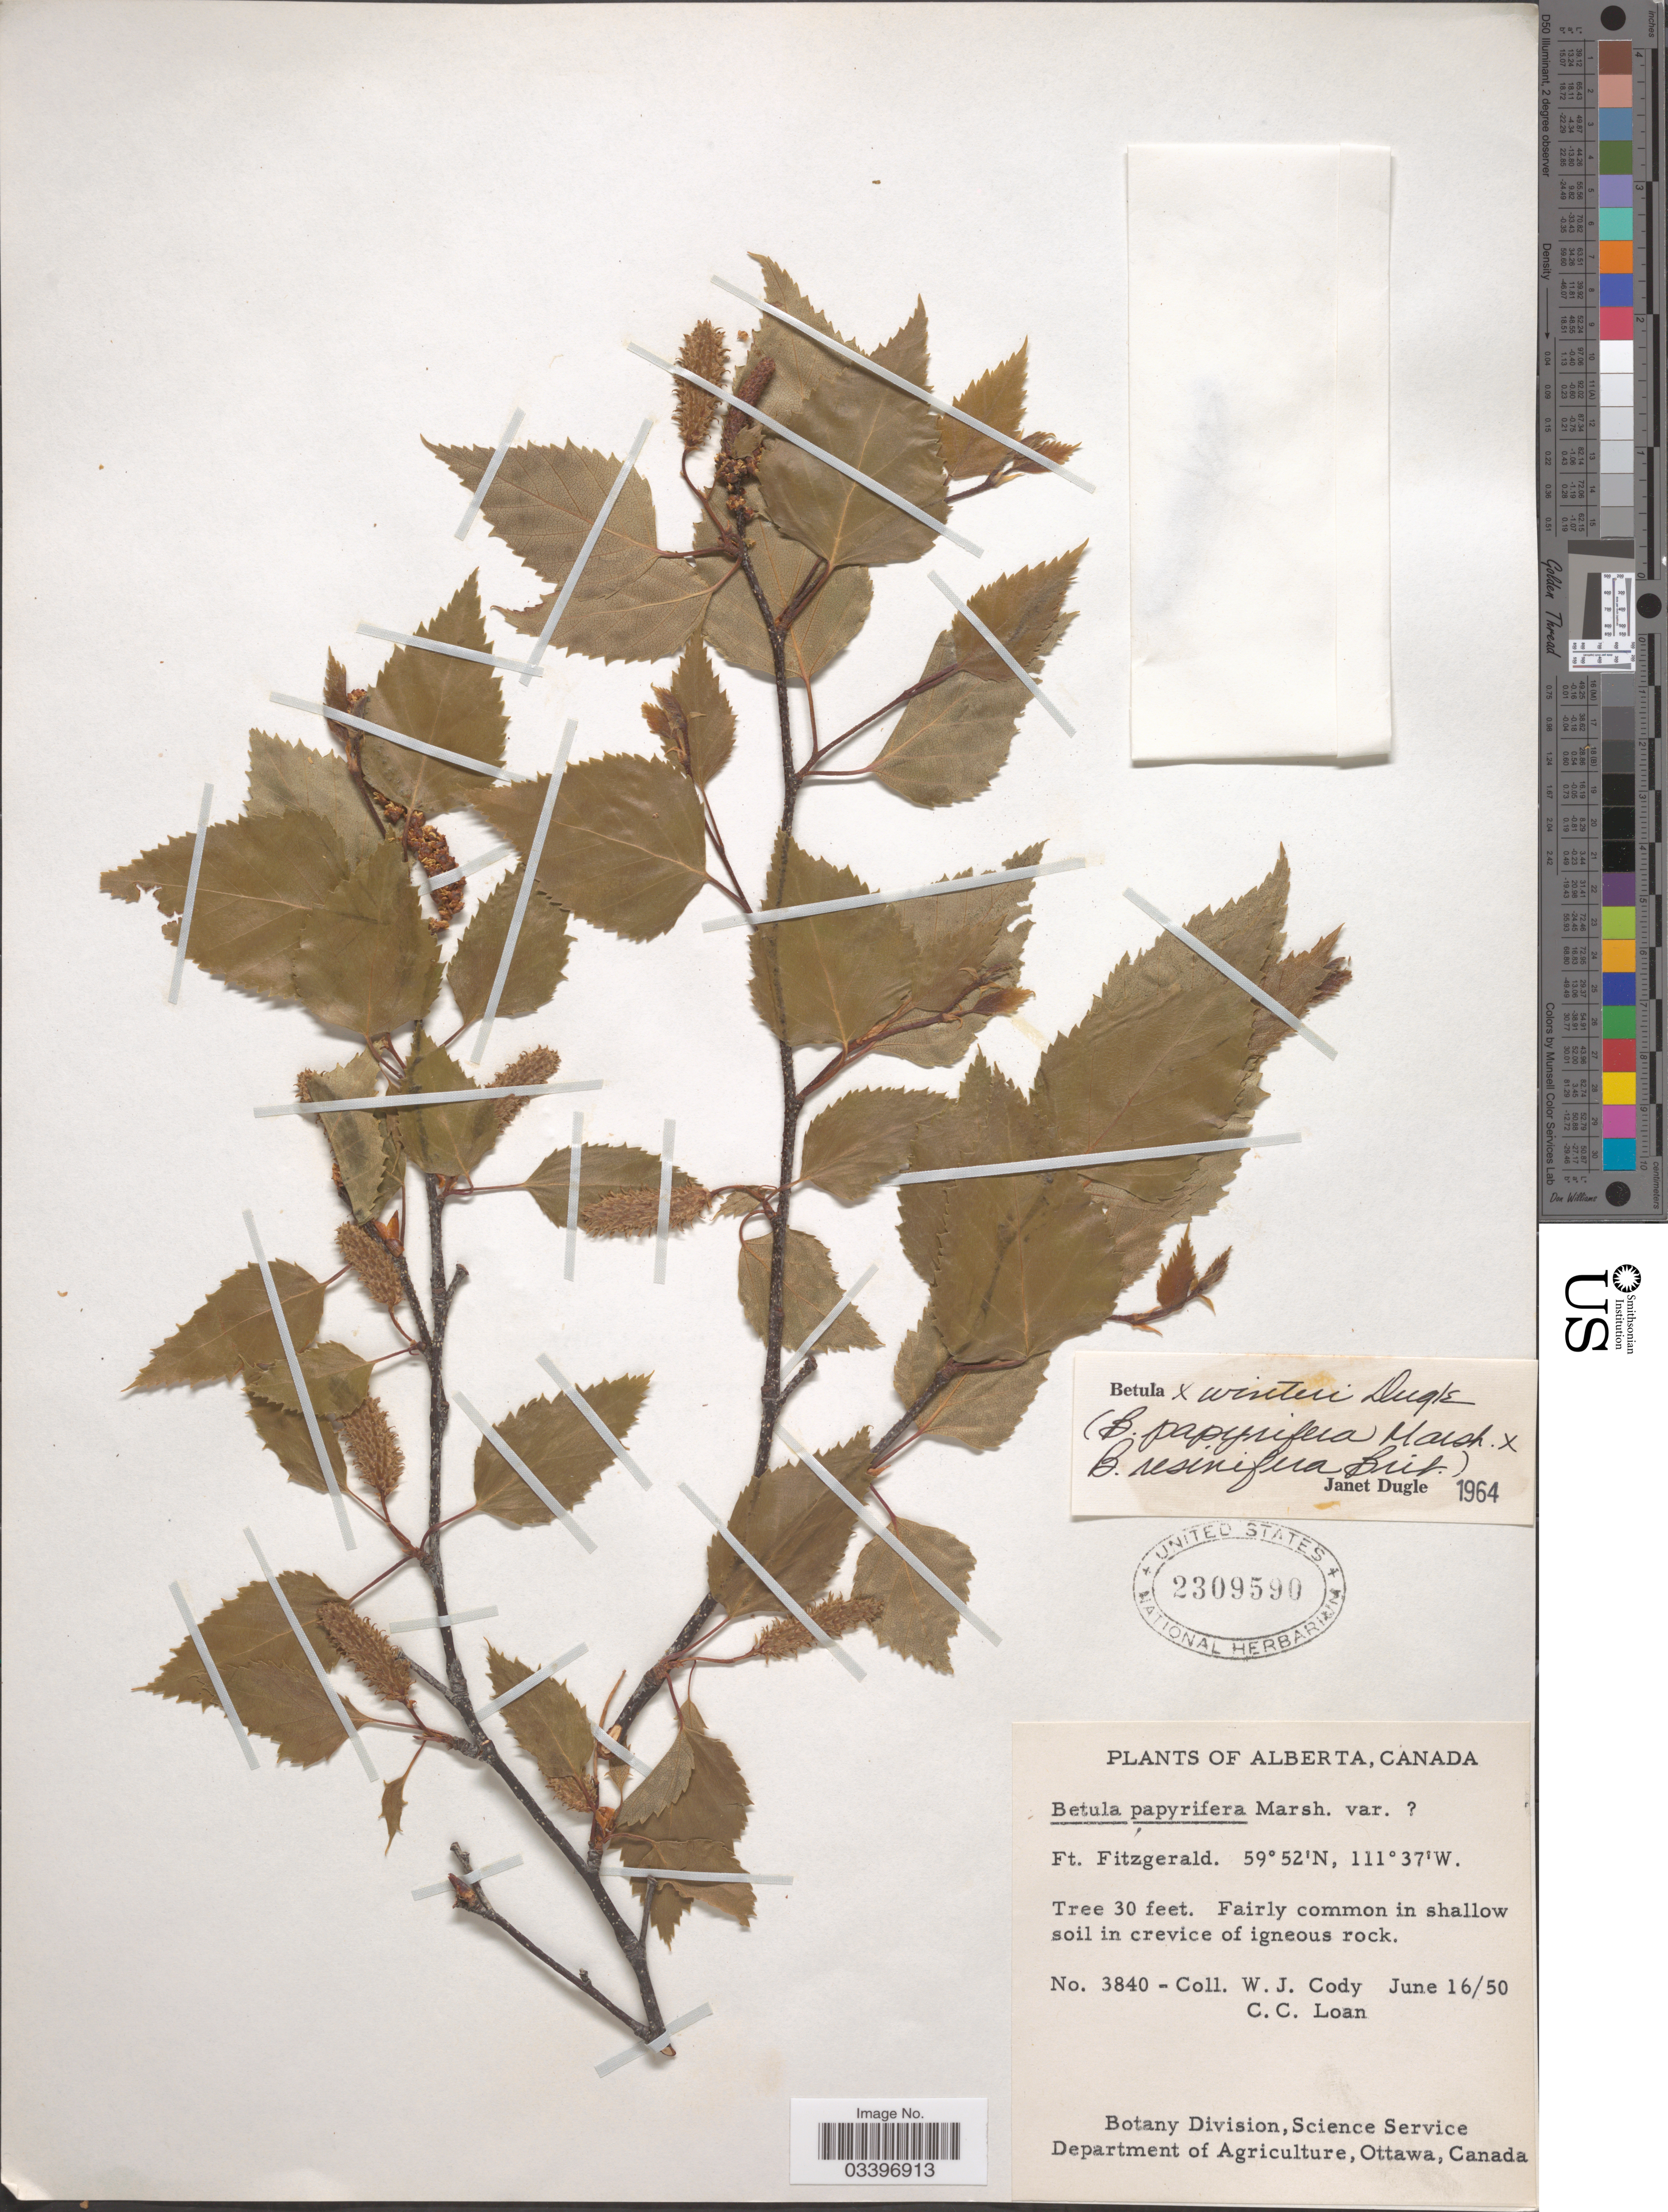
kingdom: Plantae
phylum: Tracheophyta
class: Magnoliopsida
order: Fagales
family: Betulaceae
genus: Betula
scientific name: Betula x winteri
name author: Dugle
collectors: W. Cody & C. Loan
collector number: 3840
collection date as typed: Transcribed d/m/y: 16/6/50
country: Canada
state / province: Alberta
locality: Ft. Fitzgerald.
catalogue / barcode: US 2309590